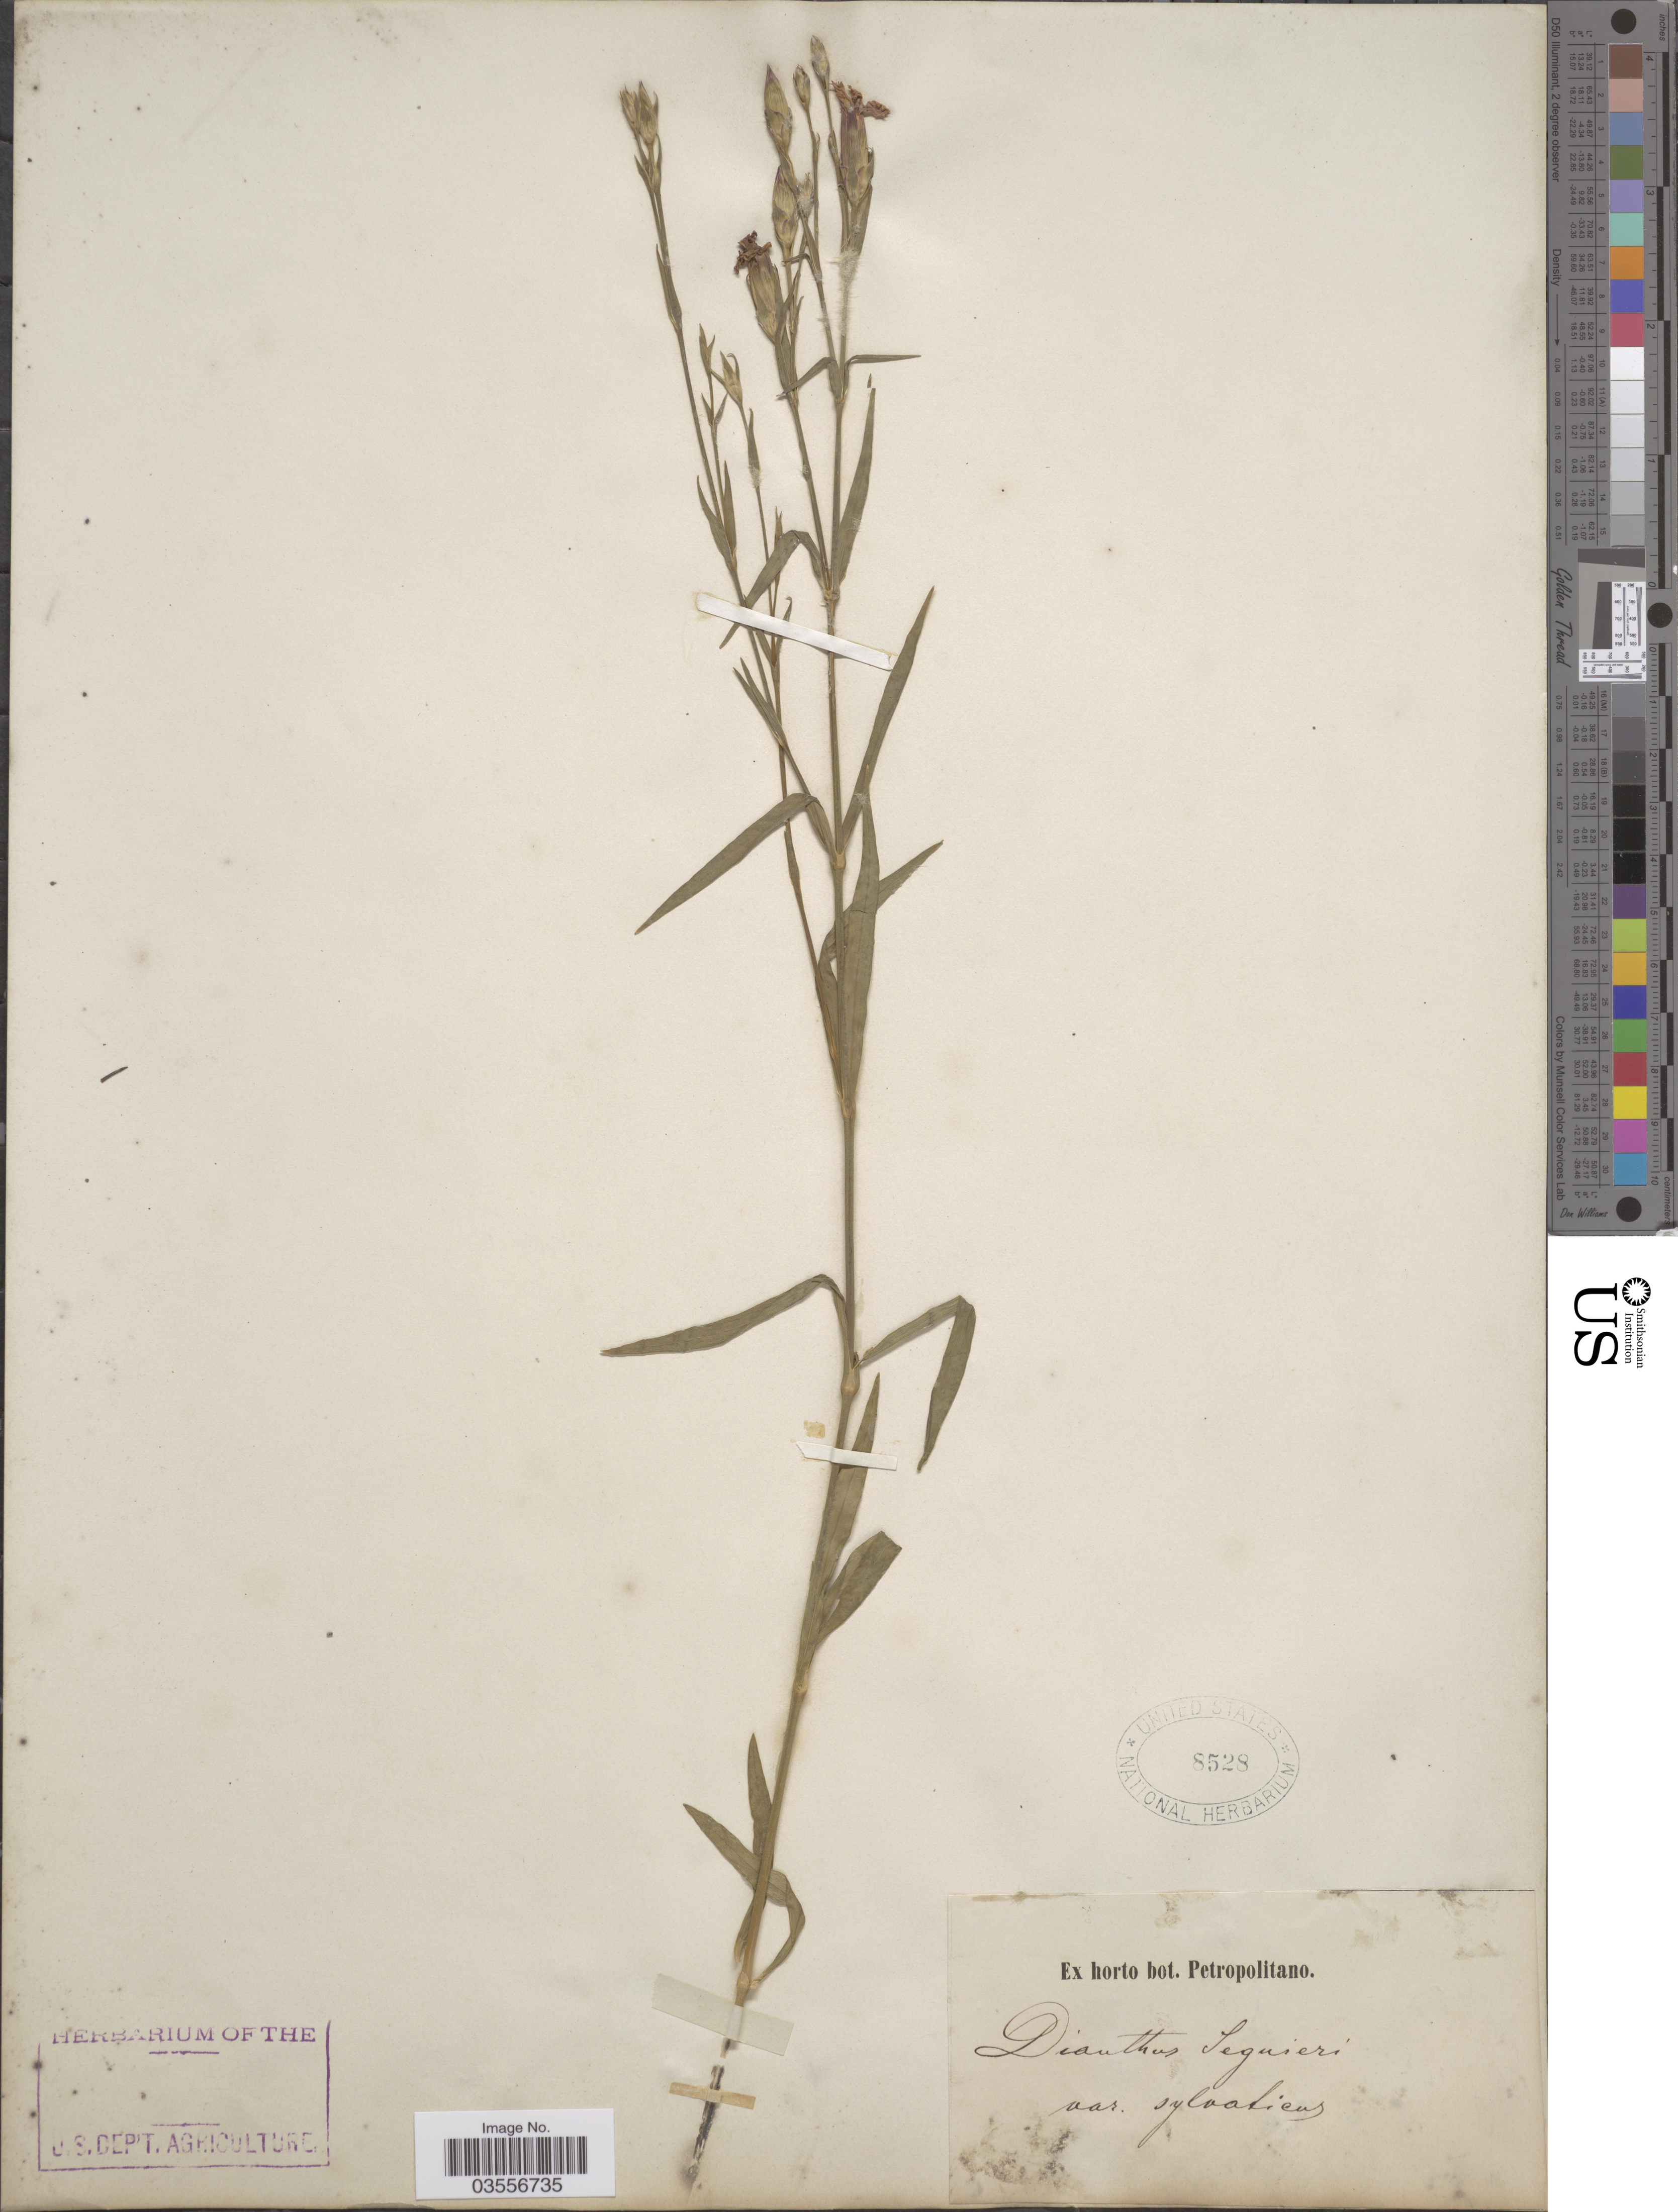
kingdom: Plantae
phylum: Tracheophyta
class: Magnoliopsida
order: Caryophyllales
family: Caryophyllaceae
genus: Dianthus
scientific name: Dianthus seguieri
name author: Vill.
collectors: ex Horto Bot. Petropolitano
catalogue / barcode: US 8528